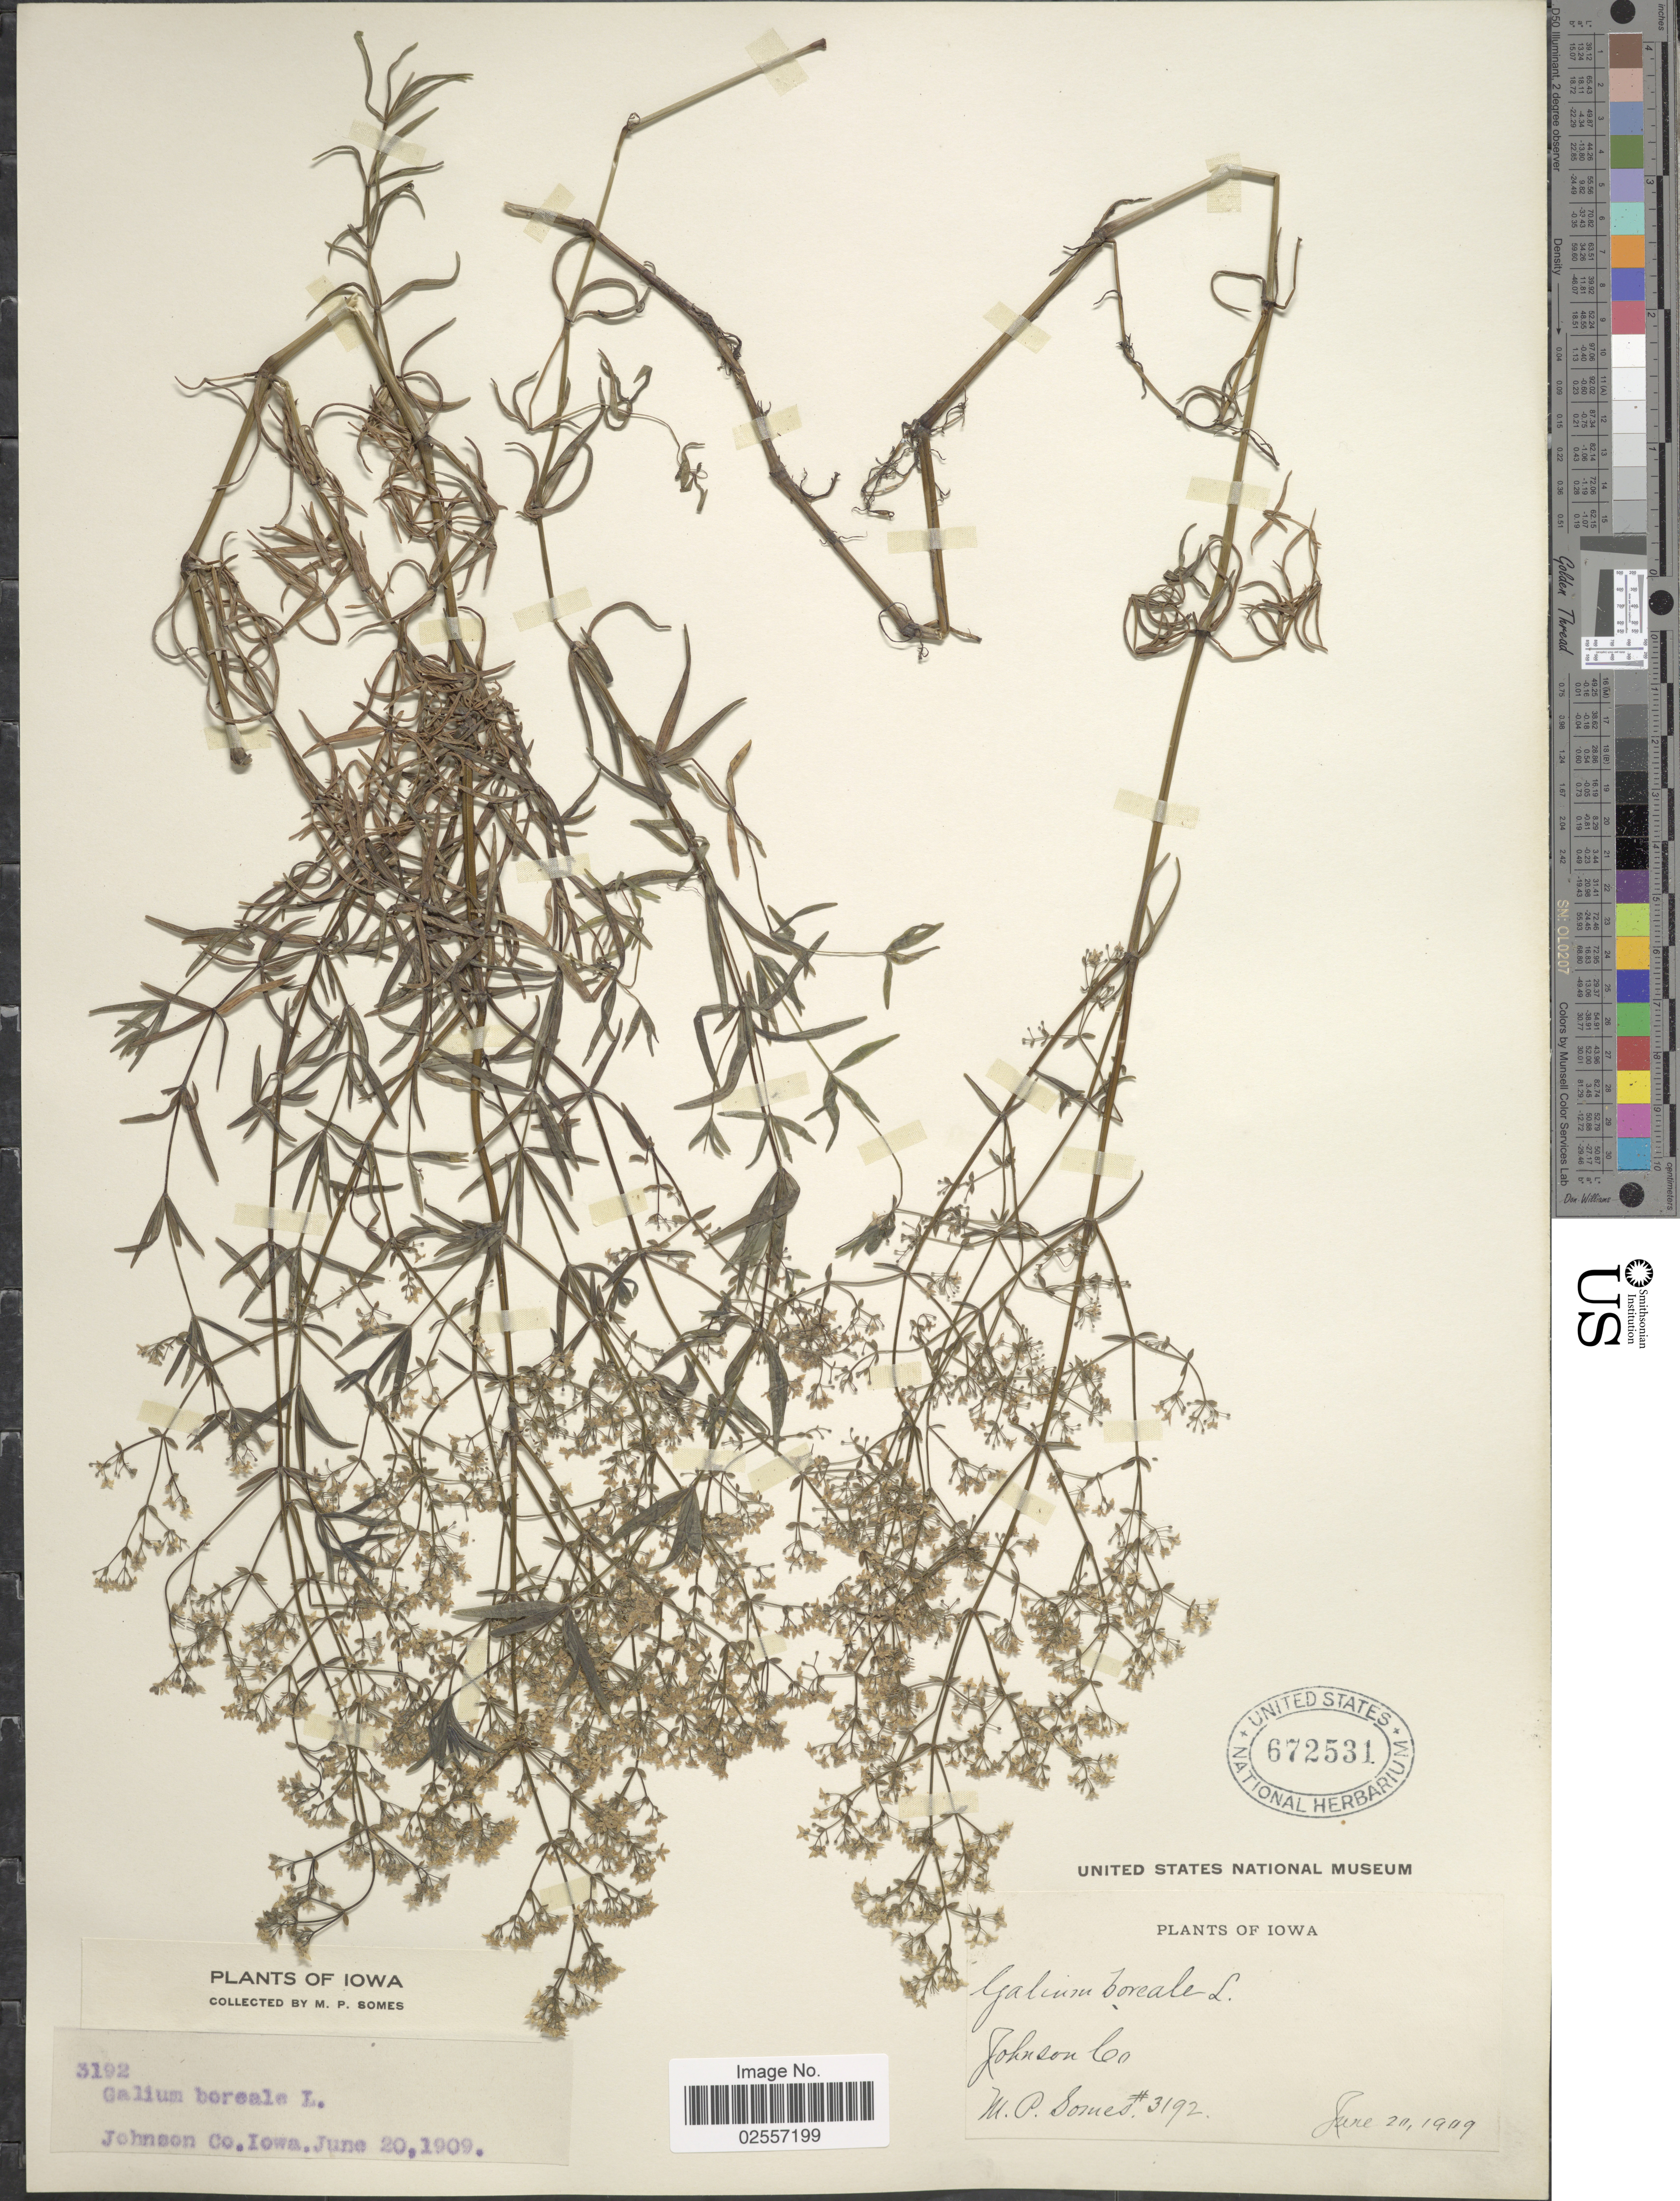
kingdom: Plantae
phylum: Tracheophyta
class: Magnoliopsida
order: Gentianales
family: Rubiaceae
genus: Galium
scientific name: Galium boreale L.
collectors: M. Somes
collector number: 3192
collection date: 1909-06-20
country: United States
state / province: Iowa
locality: Johnson Co.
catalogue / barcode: US 672531